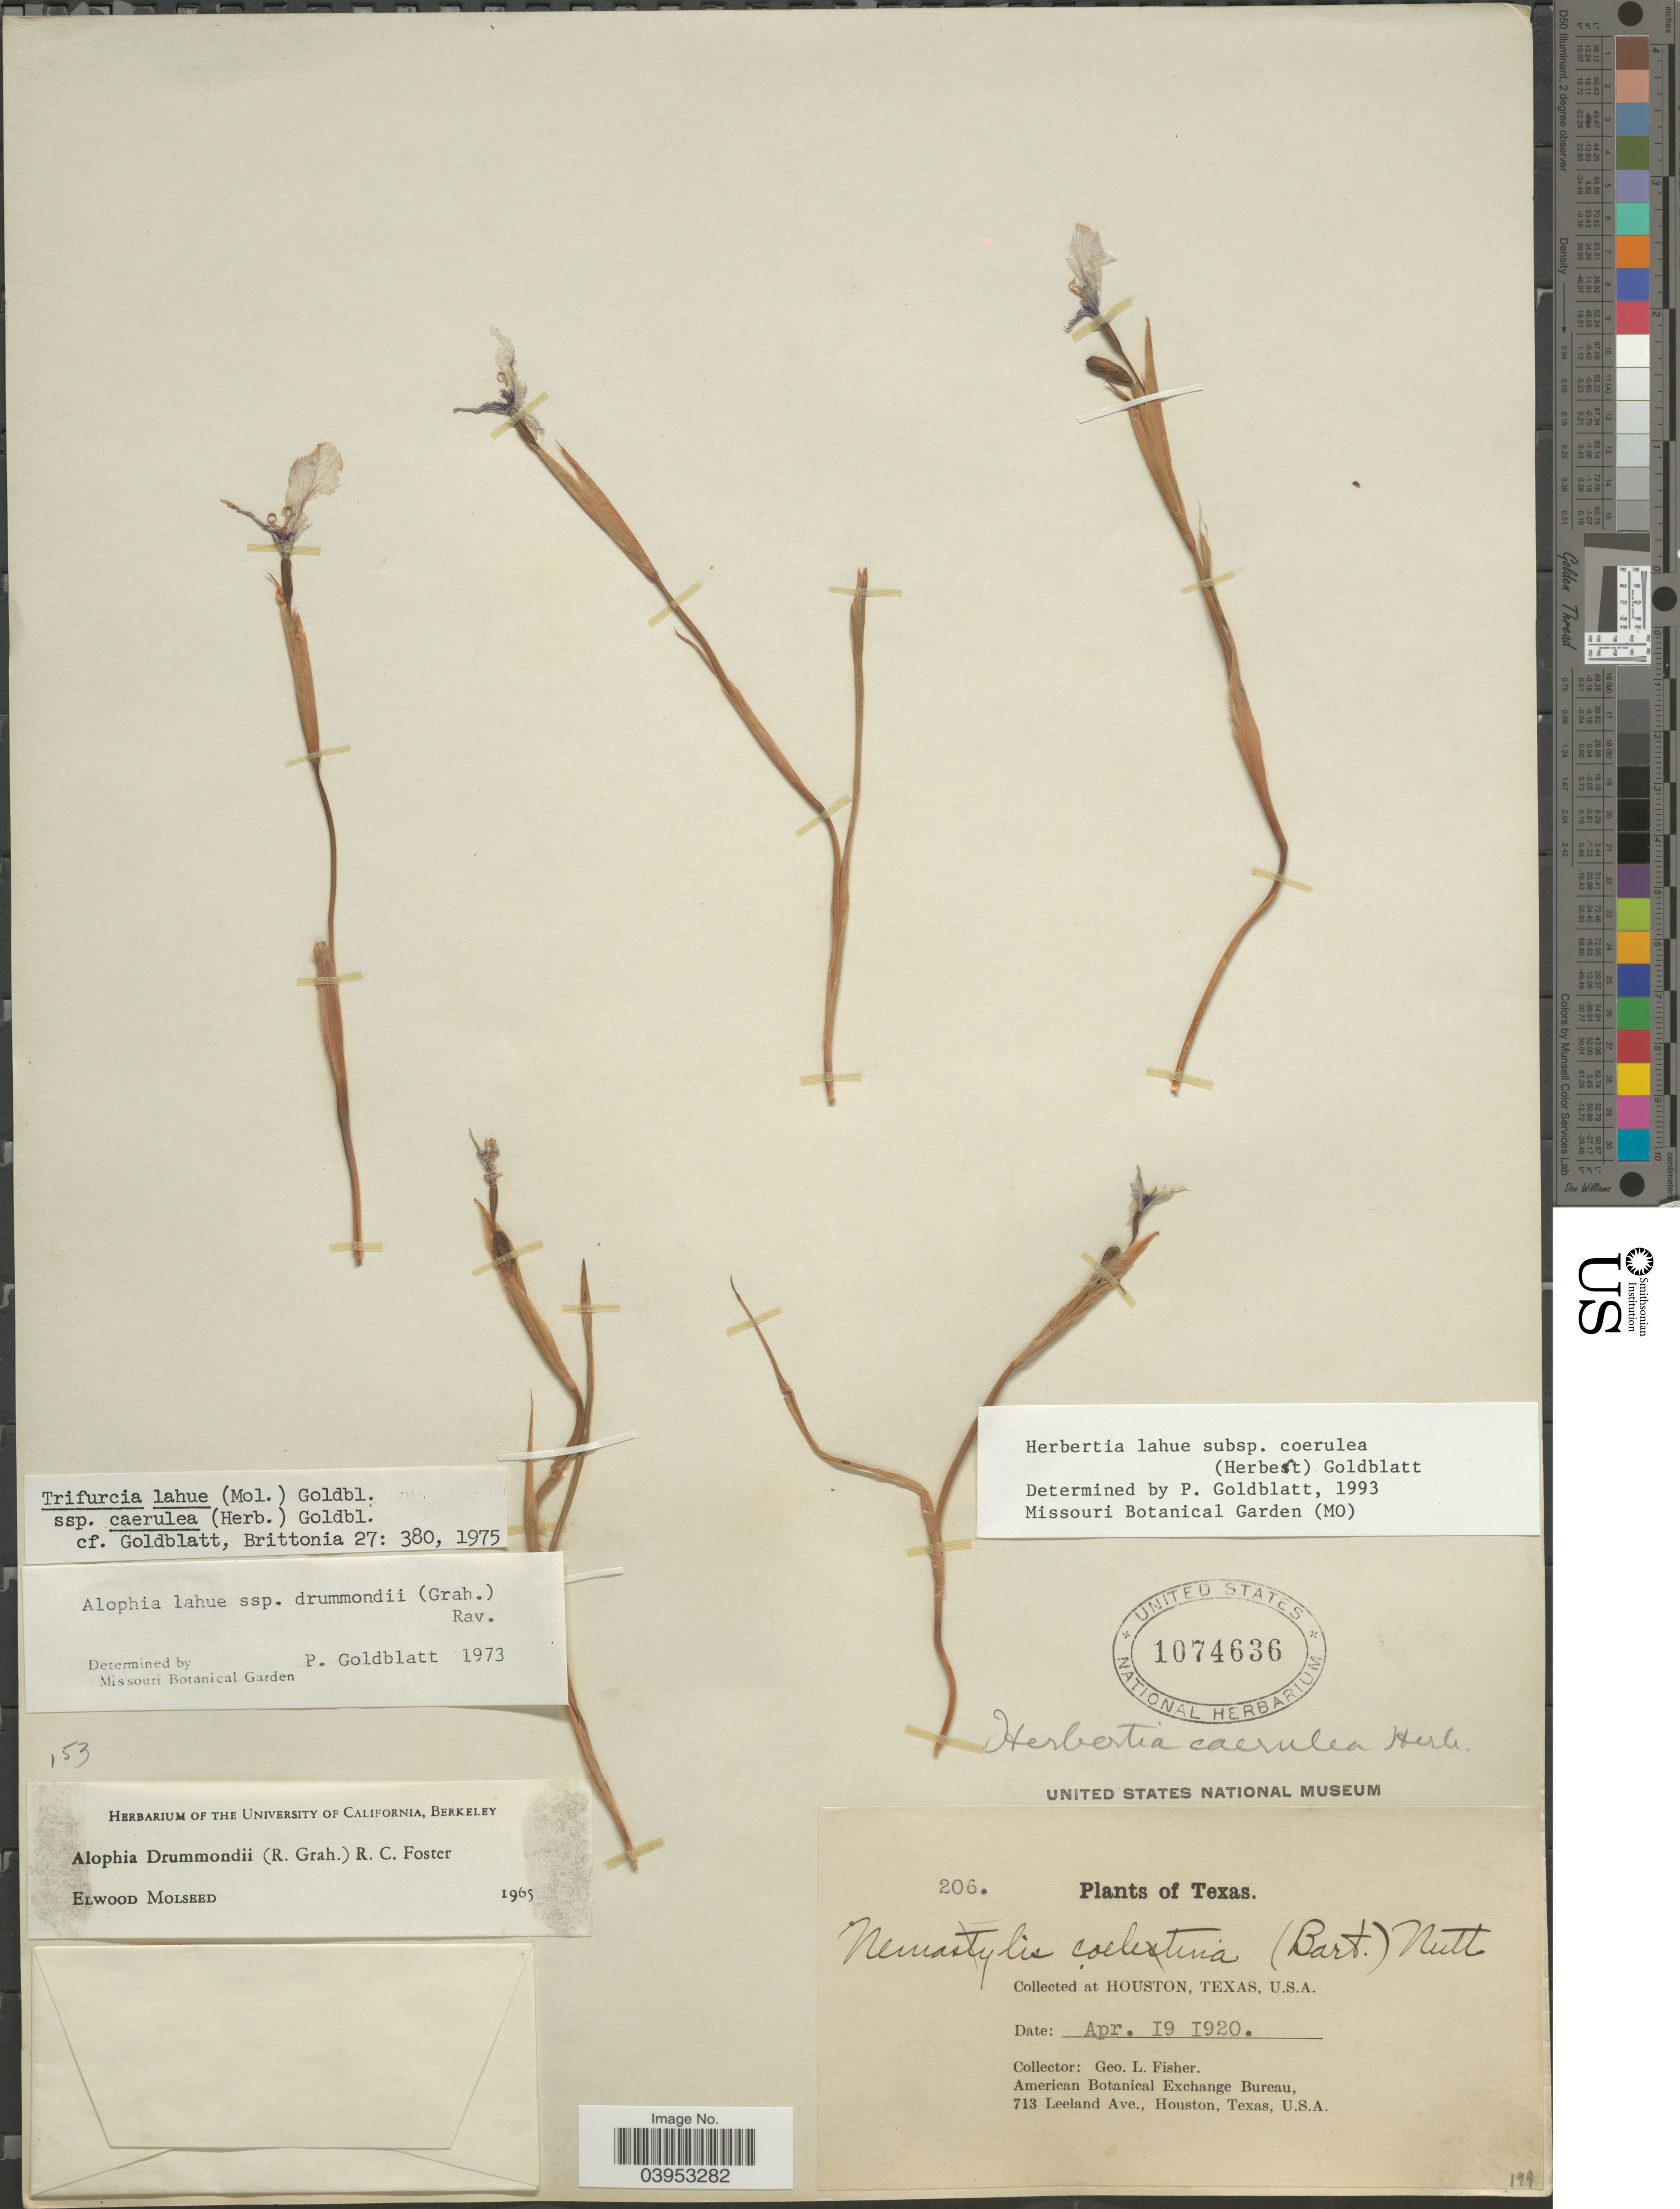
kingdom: Plantae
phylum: Tracheophyta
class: Liliopsida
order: Asparagales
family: Iridaceae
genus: Herbertia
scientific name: Herbertia lahue subsp. caerulea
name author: (Herb.) Goldblatt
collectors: G. L. Fisher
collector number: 206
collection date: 1920-04-19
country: United States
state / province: Texas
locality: At Houston.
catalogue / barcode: US 1074636